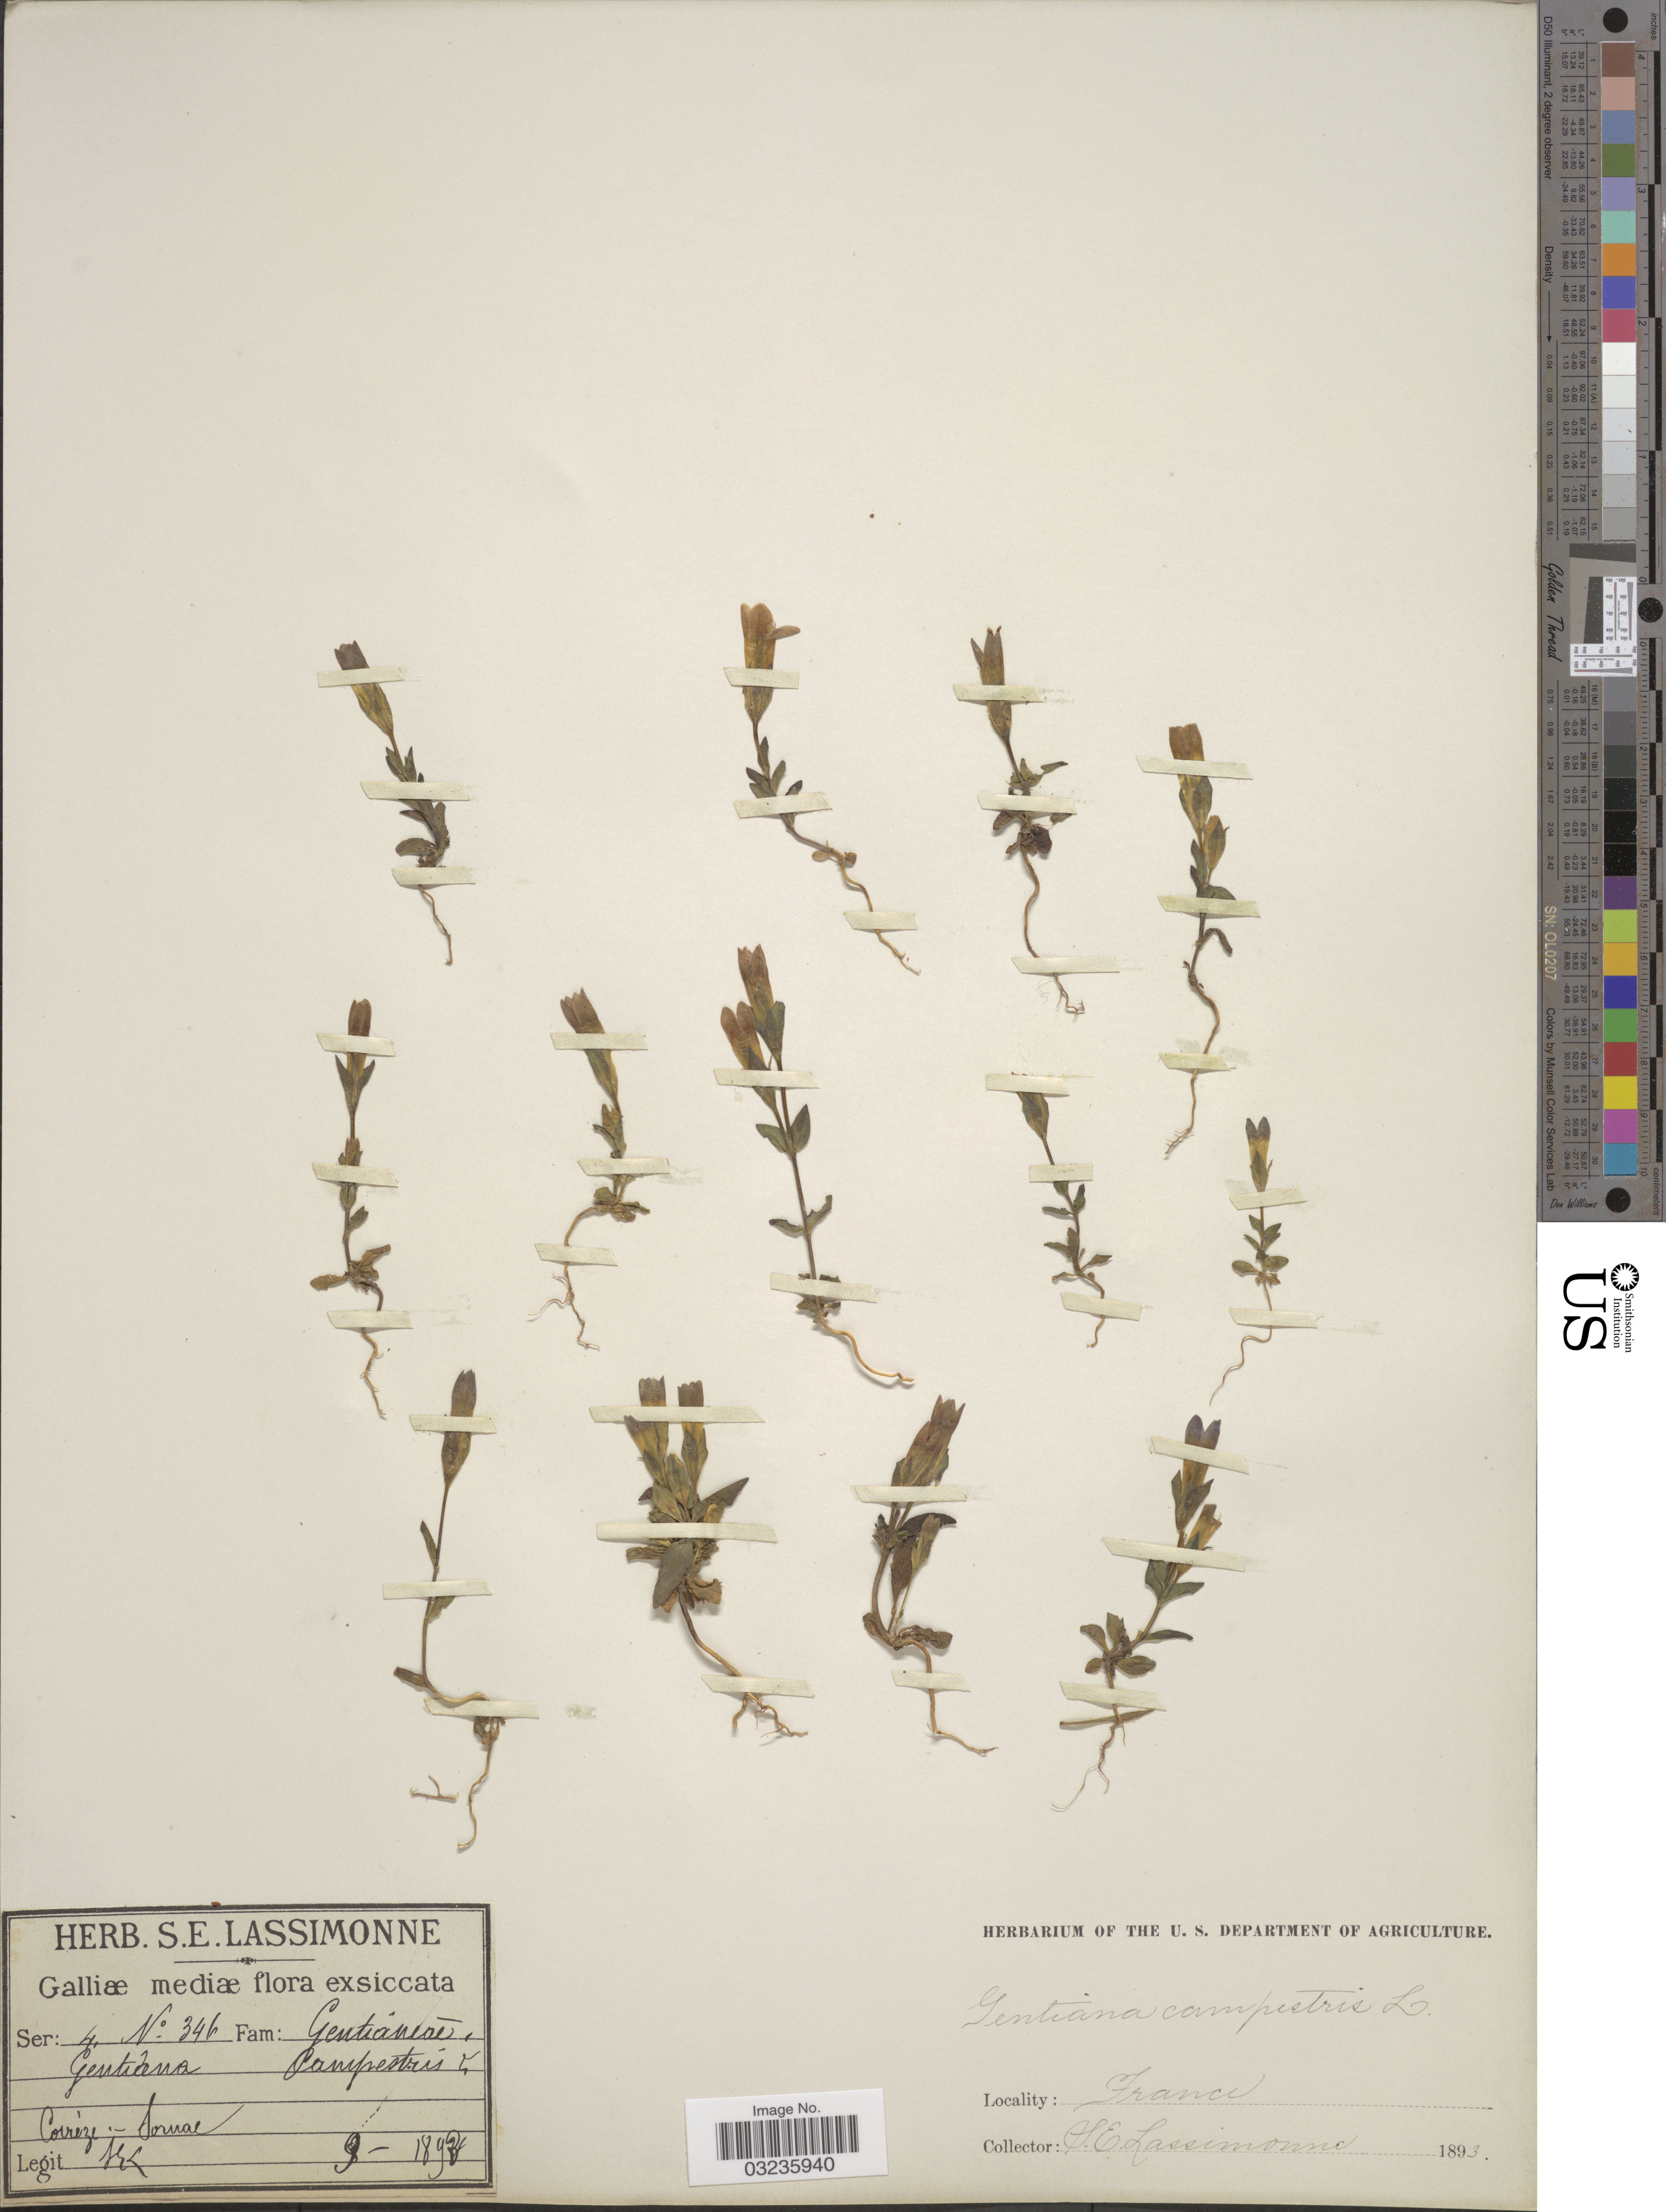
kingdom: Plantae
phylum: Tracheophyta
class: Magnoliopsida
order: Gentianales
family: Gentianaceae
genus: Gentiana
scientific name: Gentiana campestris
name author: L.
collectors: S. Lassimonne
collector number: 346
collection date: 1893-09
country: France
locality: Galliæ mediæ. Correze-Sornac.